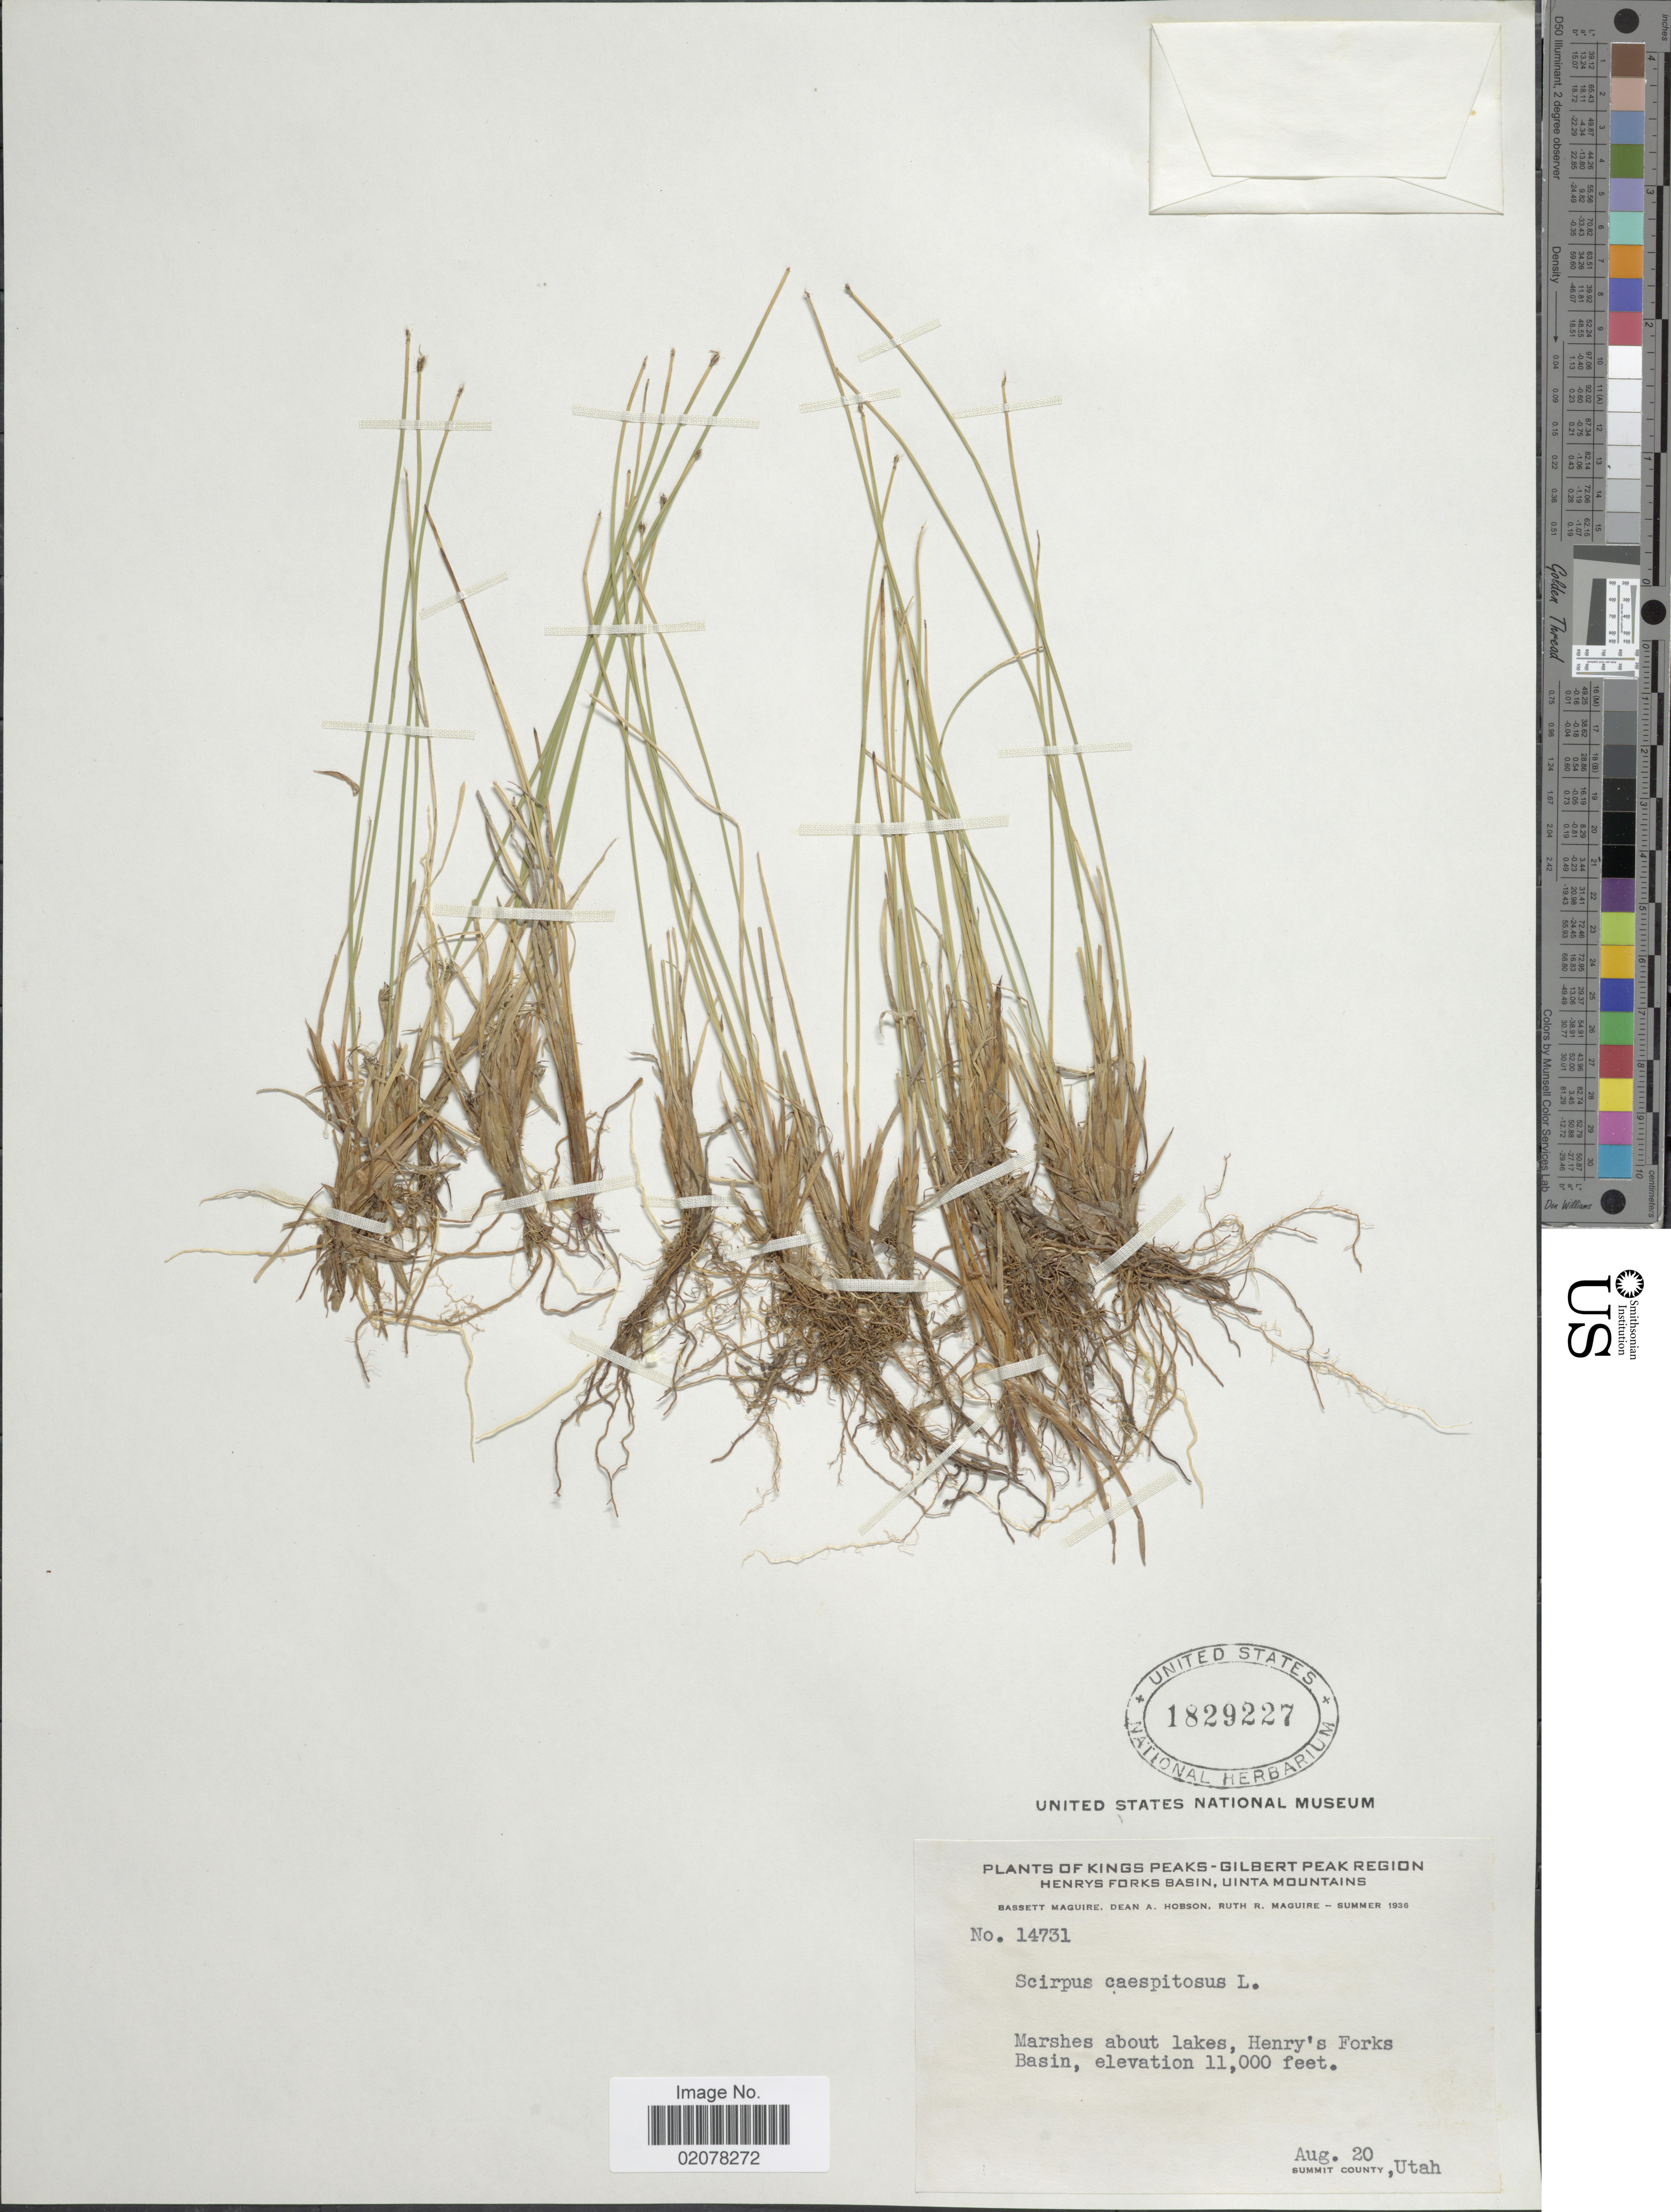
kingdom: Plantae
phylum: Tracheophyta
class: Liliopsida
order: Poales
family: Cyperaceae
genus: Trichophorum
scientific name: Trichophorum cespitosum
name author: (L.) Hartm.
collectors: B. Maguire, D. Hobson & R. R. Maguire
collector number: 14731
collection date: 1936-08-20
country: United States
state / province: Utah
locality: Kings Peaks-Gilbert Peak Region, Henry Forks Basin, Uinta Mountains, marshes about lakes, Henry's Forks Basin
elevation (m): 3353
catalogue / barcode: US 1829227